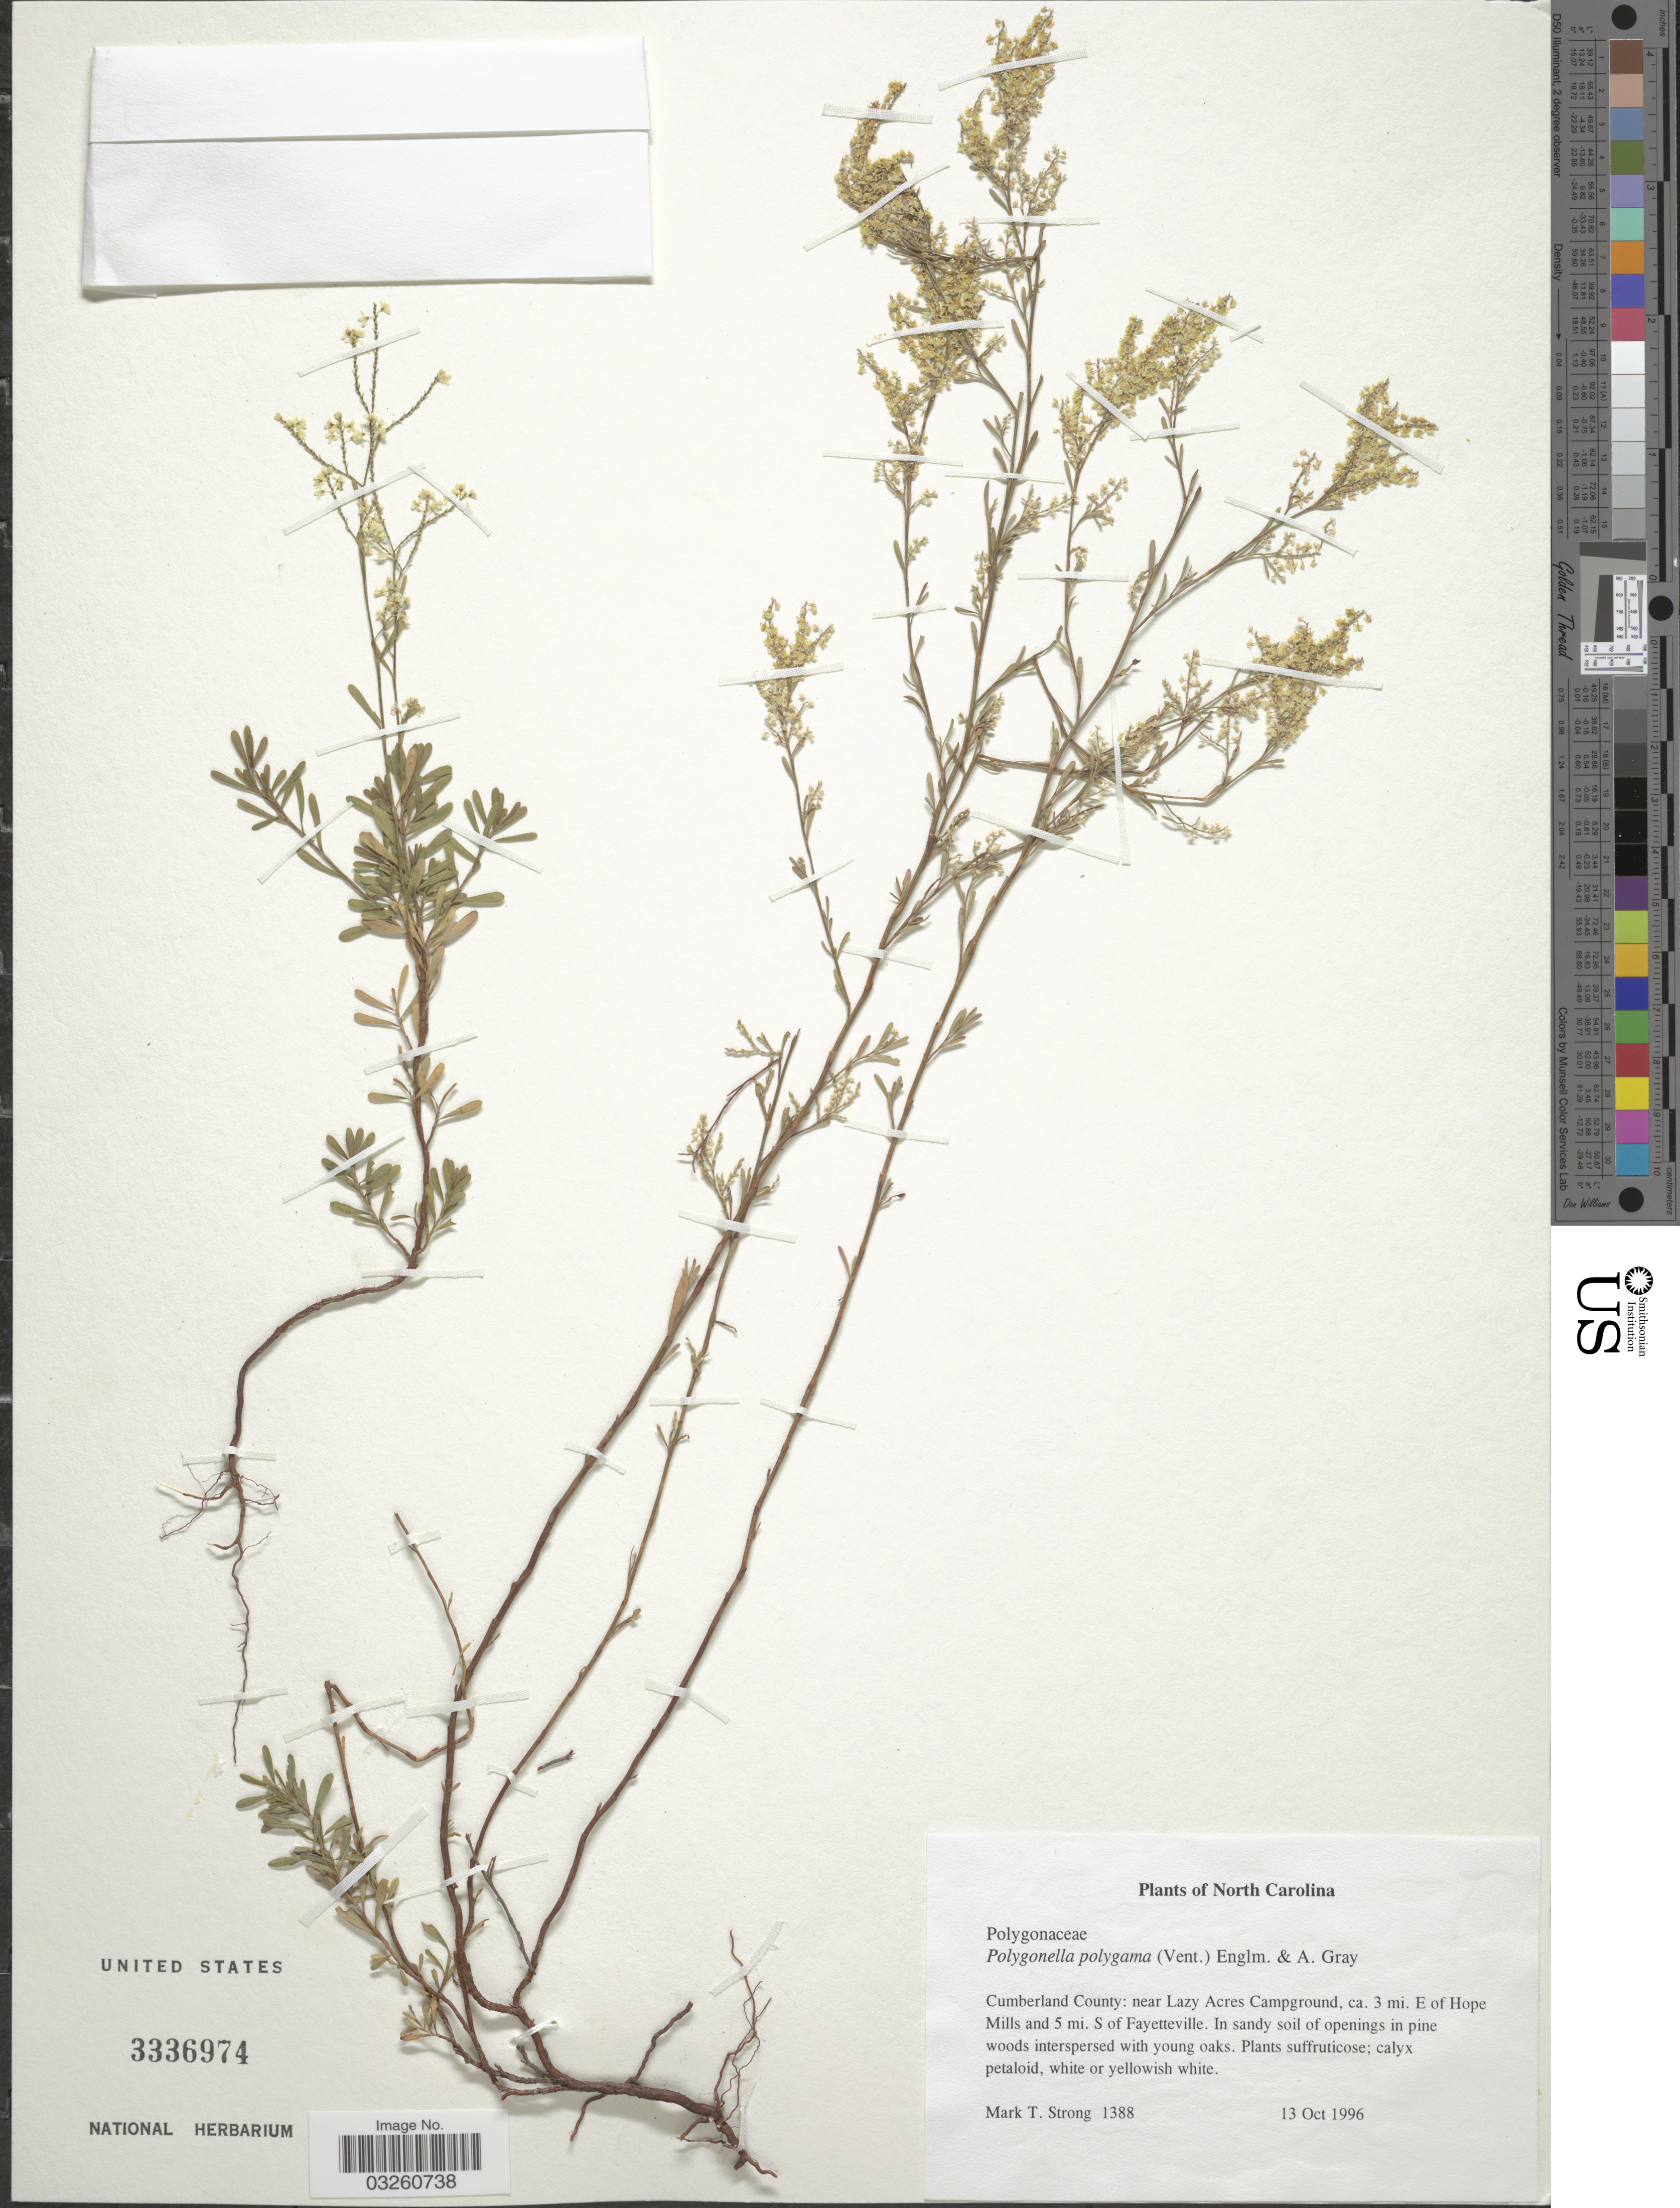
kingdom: Plantae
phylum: Tracheophyta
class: Magnoliopsida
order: Caryophyllales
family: Polygonaceae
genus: Polygonella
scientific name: Polygonella polygama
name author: (Vent.) Engelm. & A. Gray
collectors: M. T. Strong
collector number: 1388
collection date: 1996-10-13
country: United States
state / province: North Carolina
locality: Cumberland County: near Lazy Acres Campground, ca. 3 mi. E of Hope Mills and 5 mi. S of Fayetteville.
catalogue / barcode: US 3336974